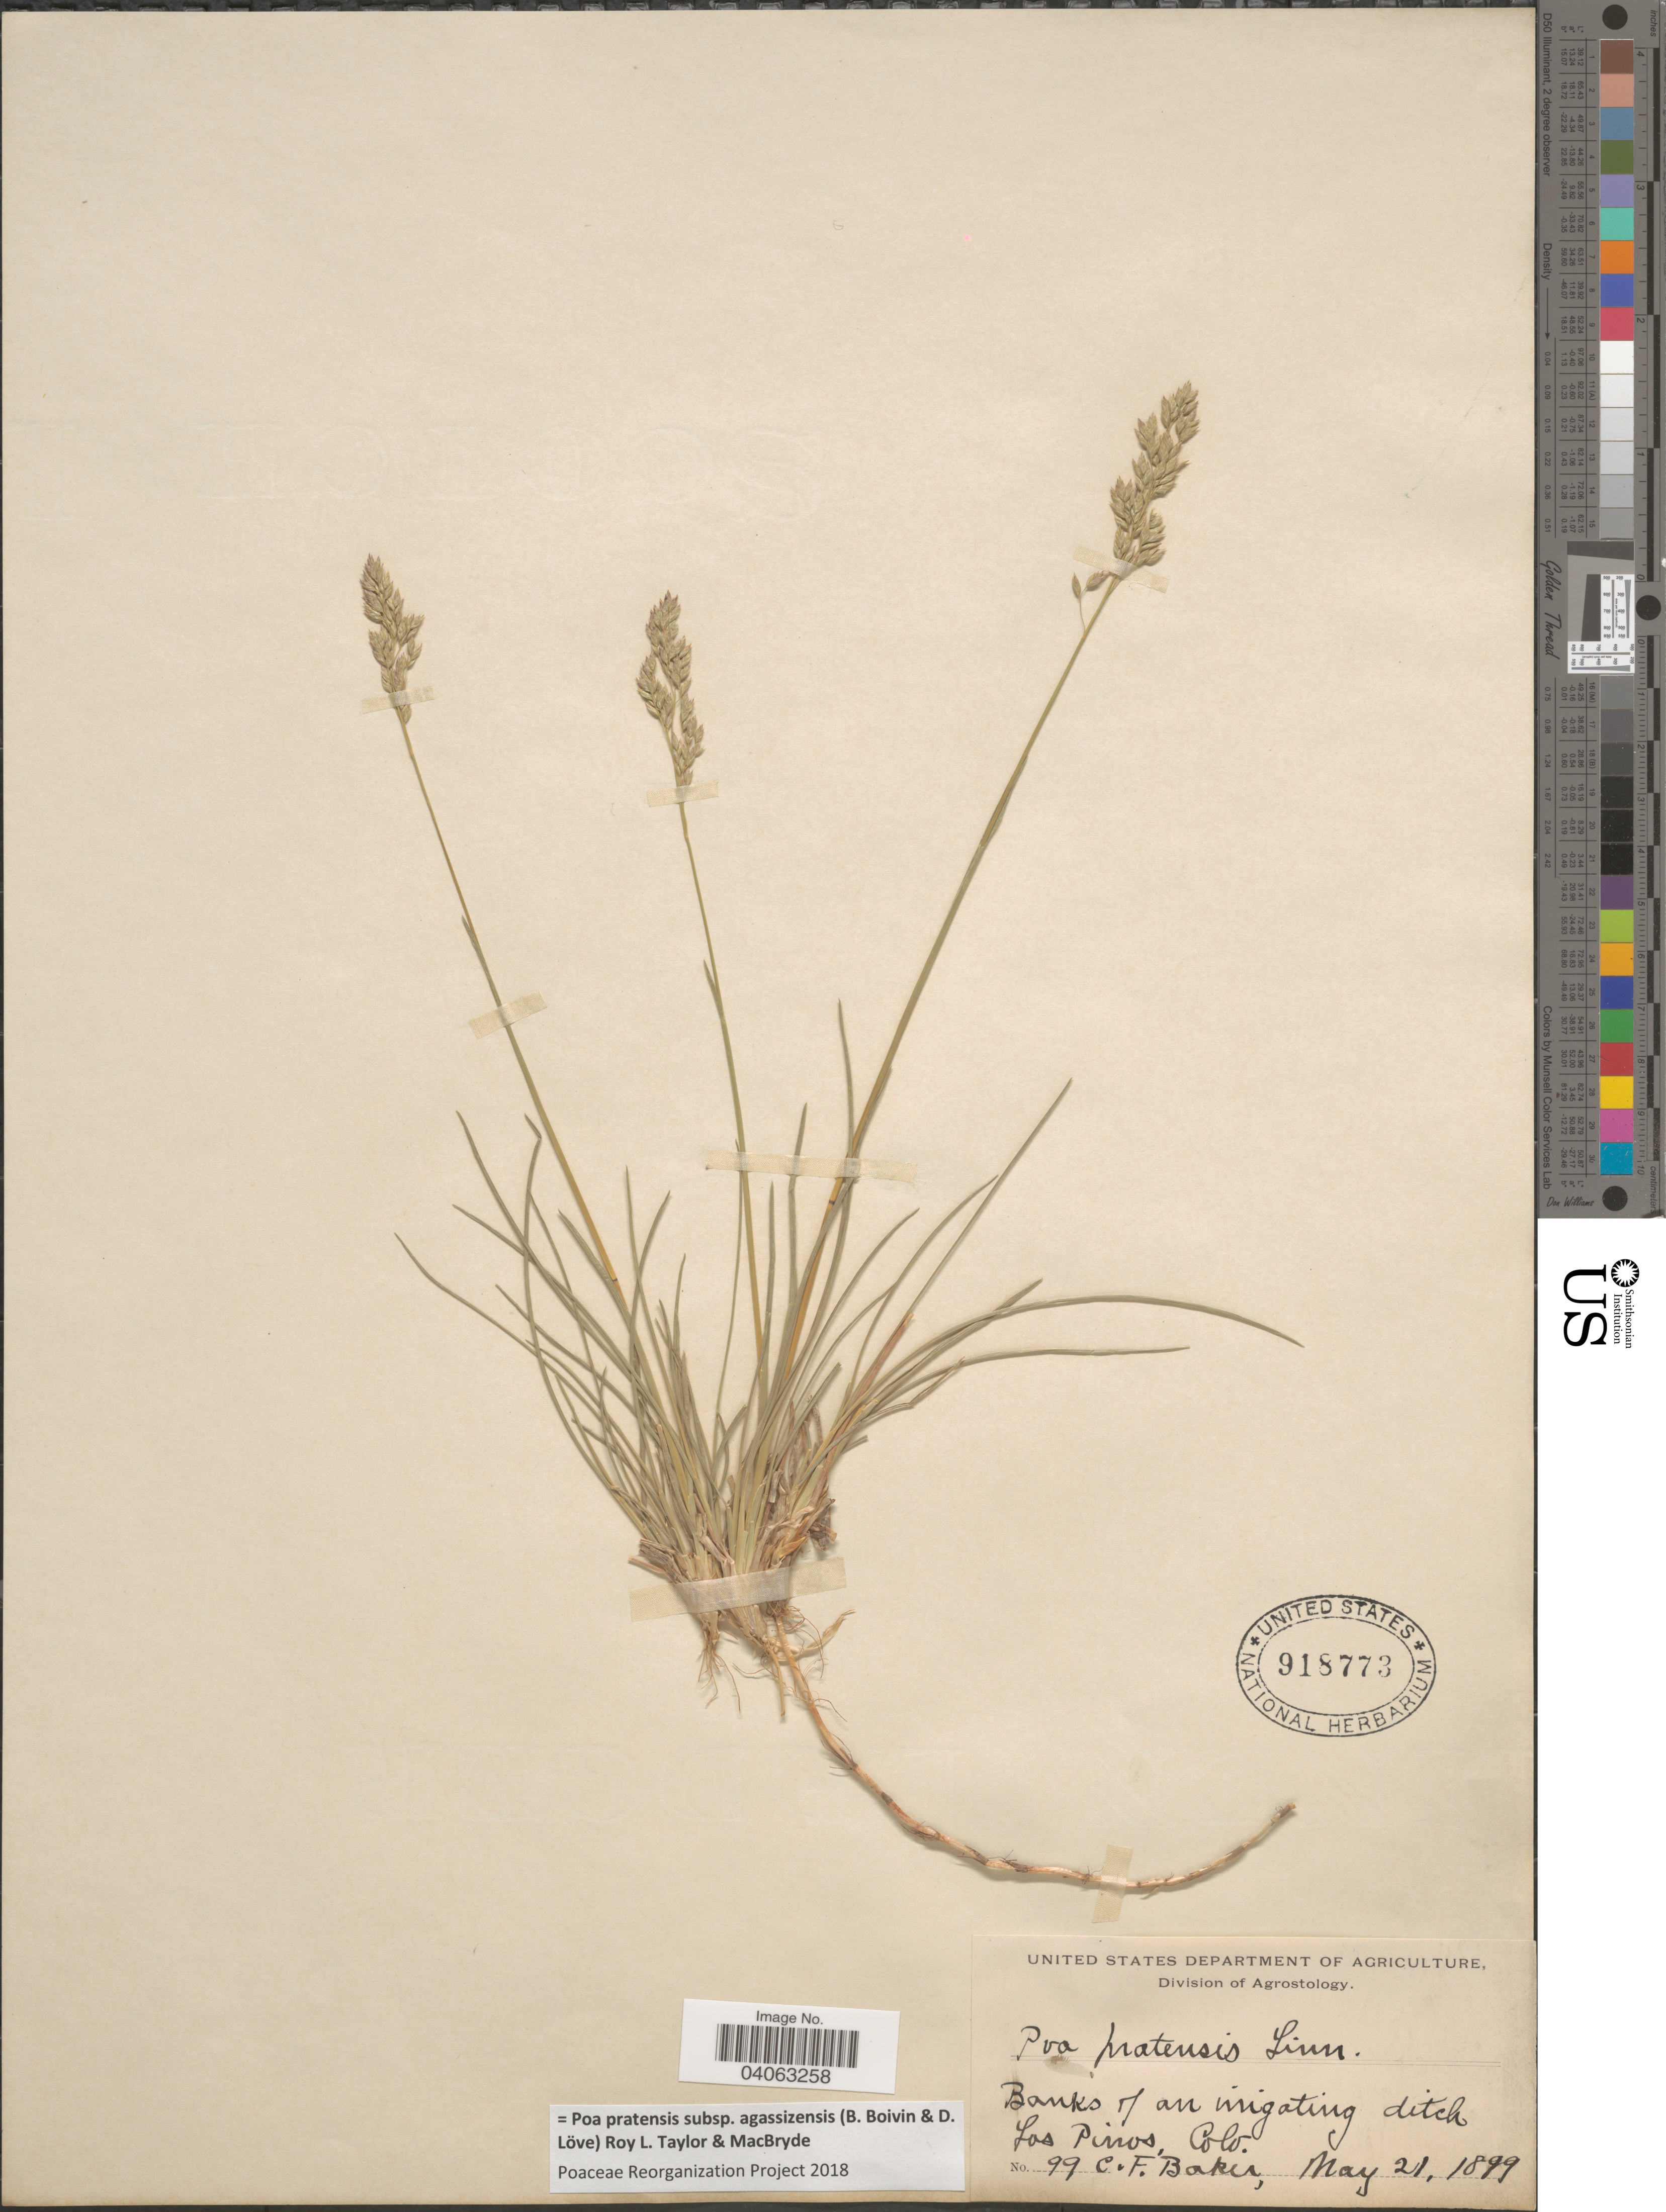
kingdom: Plantae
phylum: Tracheophyta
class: Liliopsida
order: Poales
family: Poaceae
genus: Poa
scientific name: Poa pratensis subsp. agassizensis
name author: (B. Boivin & D. Löve) Roy L. Taylor & MacBryde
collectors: C. F. Baker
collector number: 99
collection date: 1899-05-21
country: United States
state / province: Colorado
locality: Los Pinos.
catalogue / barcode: US 918773